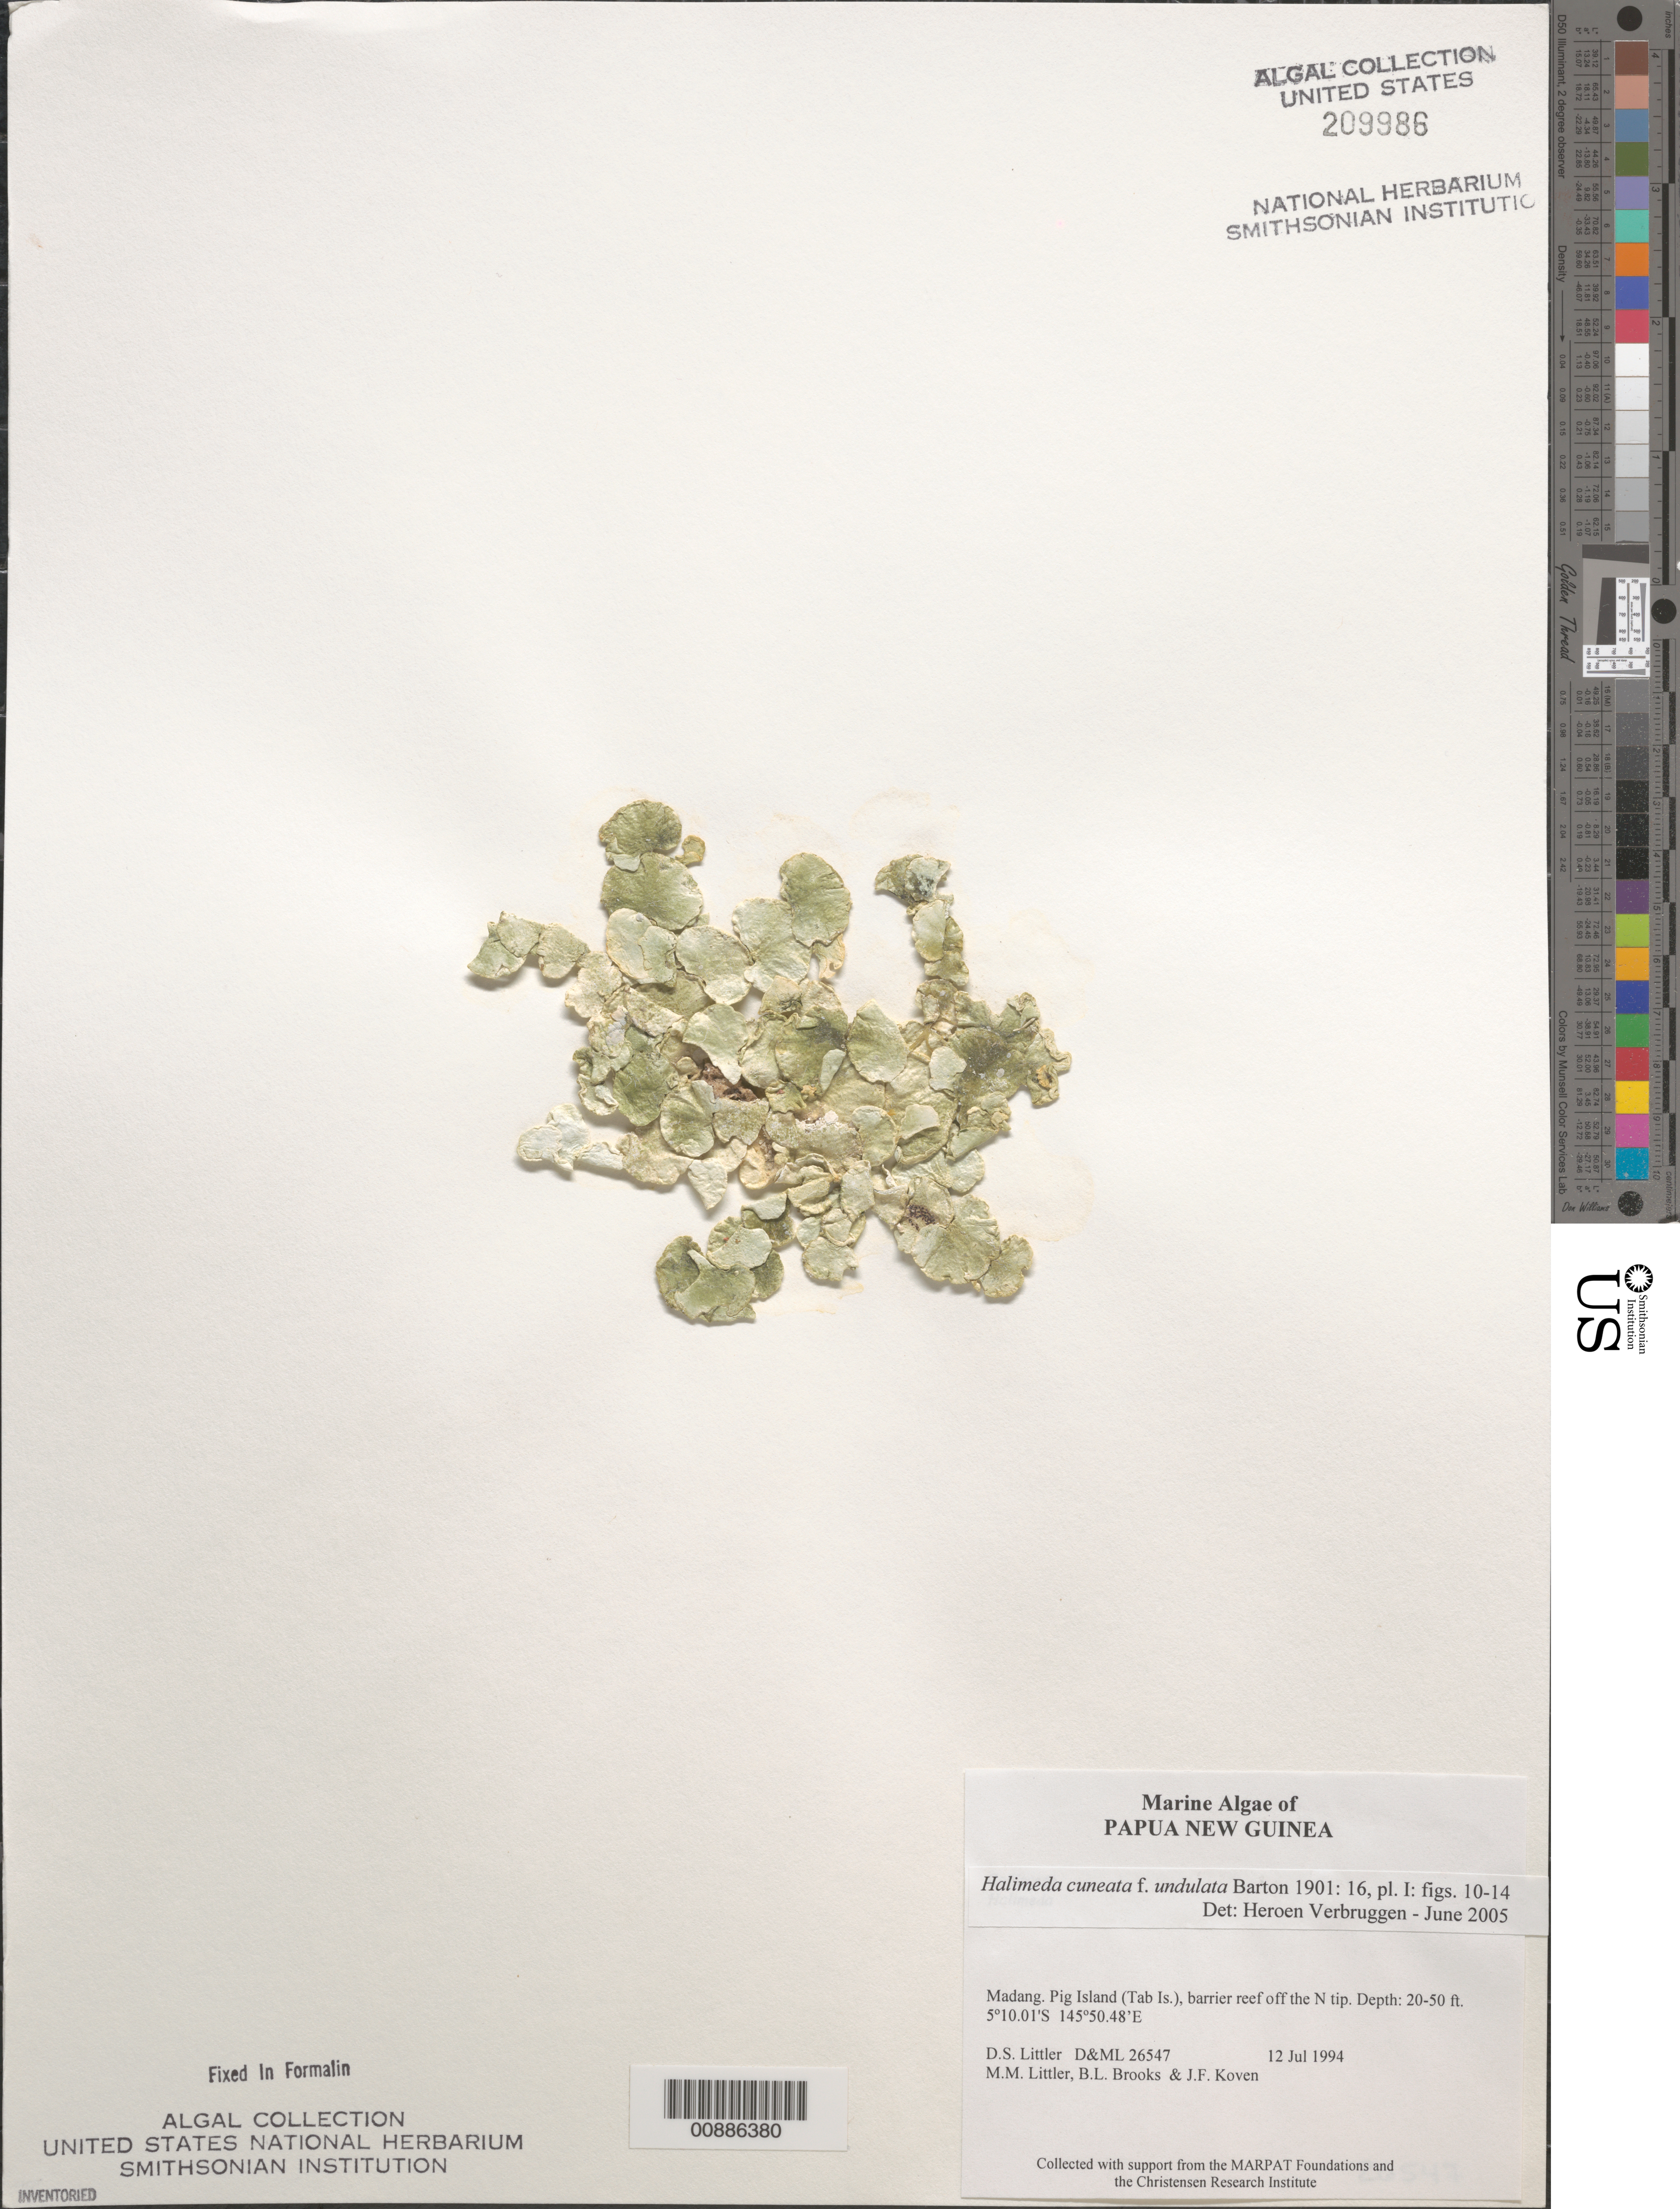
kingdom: Plantae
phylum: Chlorophyta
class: Ulvophyceae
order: Bryopsidales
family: Halimedaceae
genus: Halimeda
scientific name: Halimeda cuneata f. undulata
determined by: Verbruggen, H.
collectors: D. S. Littler, M. M. Littler, B. Brooks & J. Koven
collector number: D&ML 26547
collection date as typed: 12 Jul 1994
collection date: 1994-07-12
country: Papua New Guinea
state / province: Madang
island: Pig [Tab]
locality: Barrier reef off north tip of island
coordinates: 5 10.01'S, 145 50.48'E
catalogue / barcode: US 209986